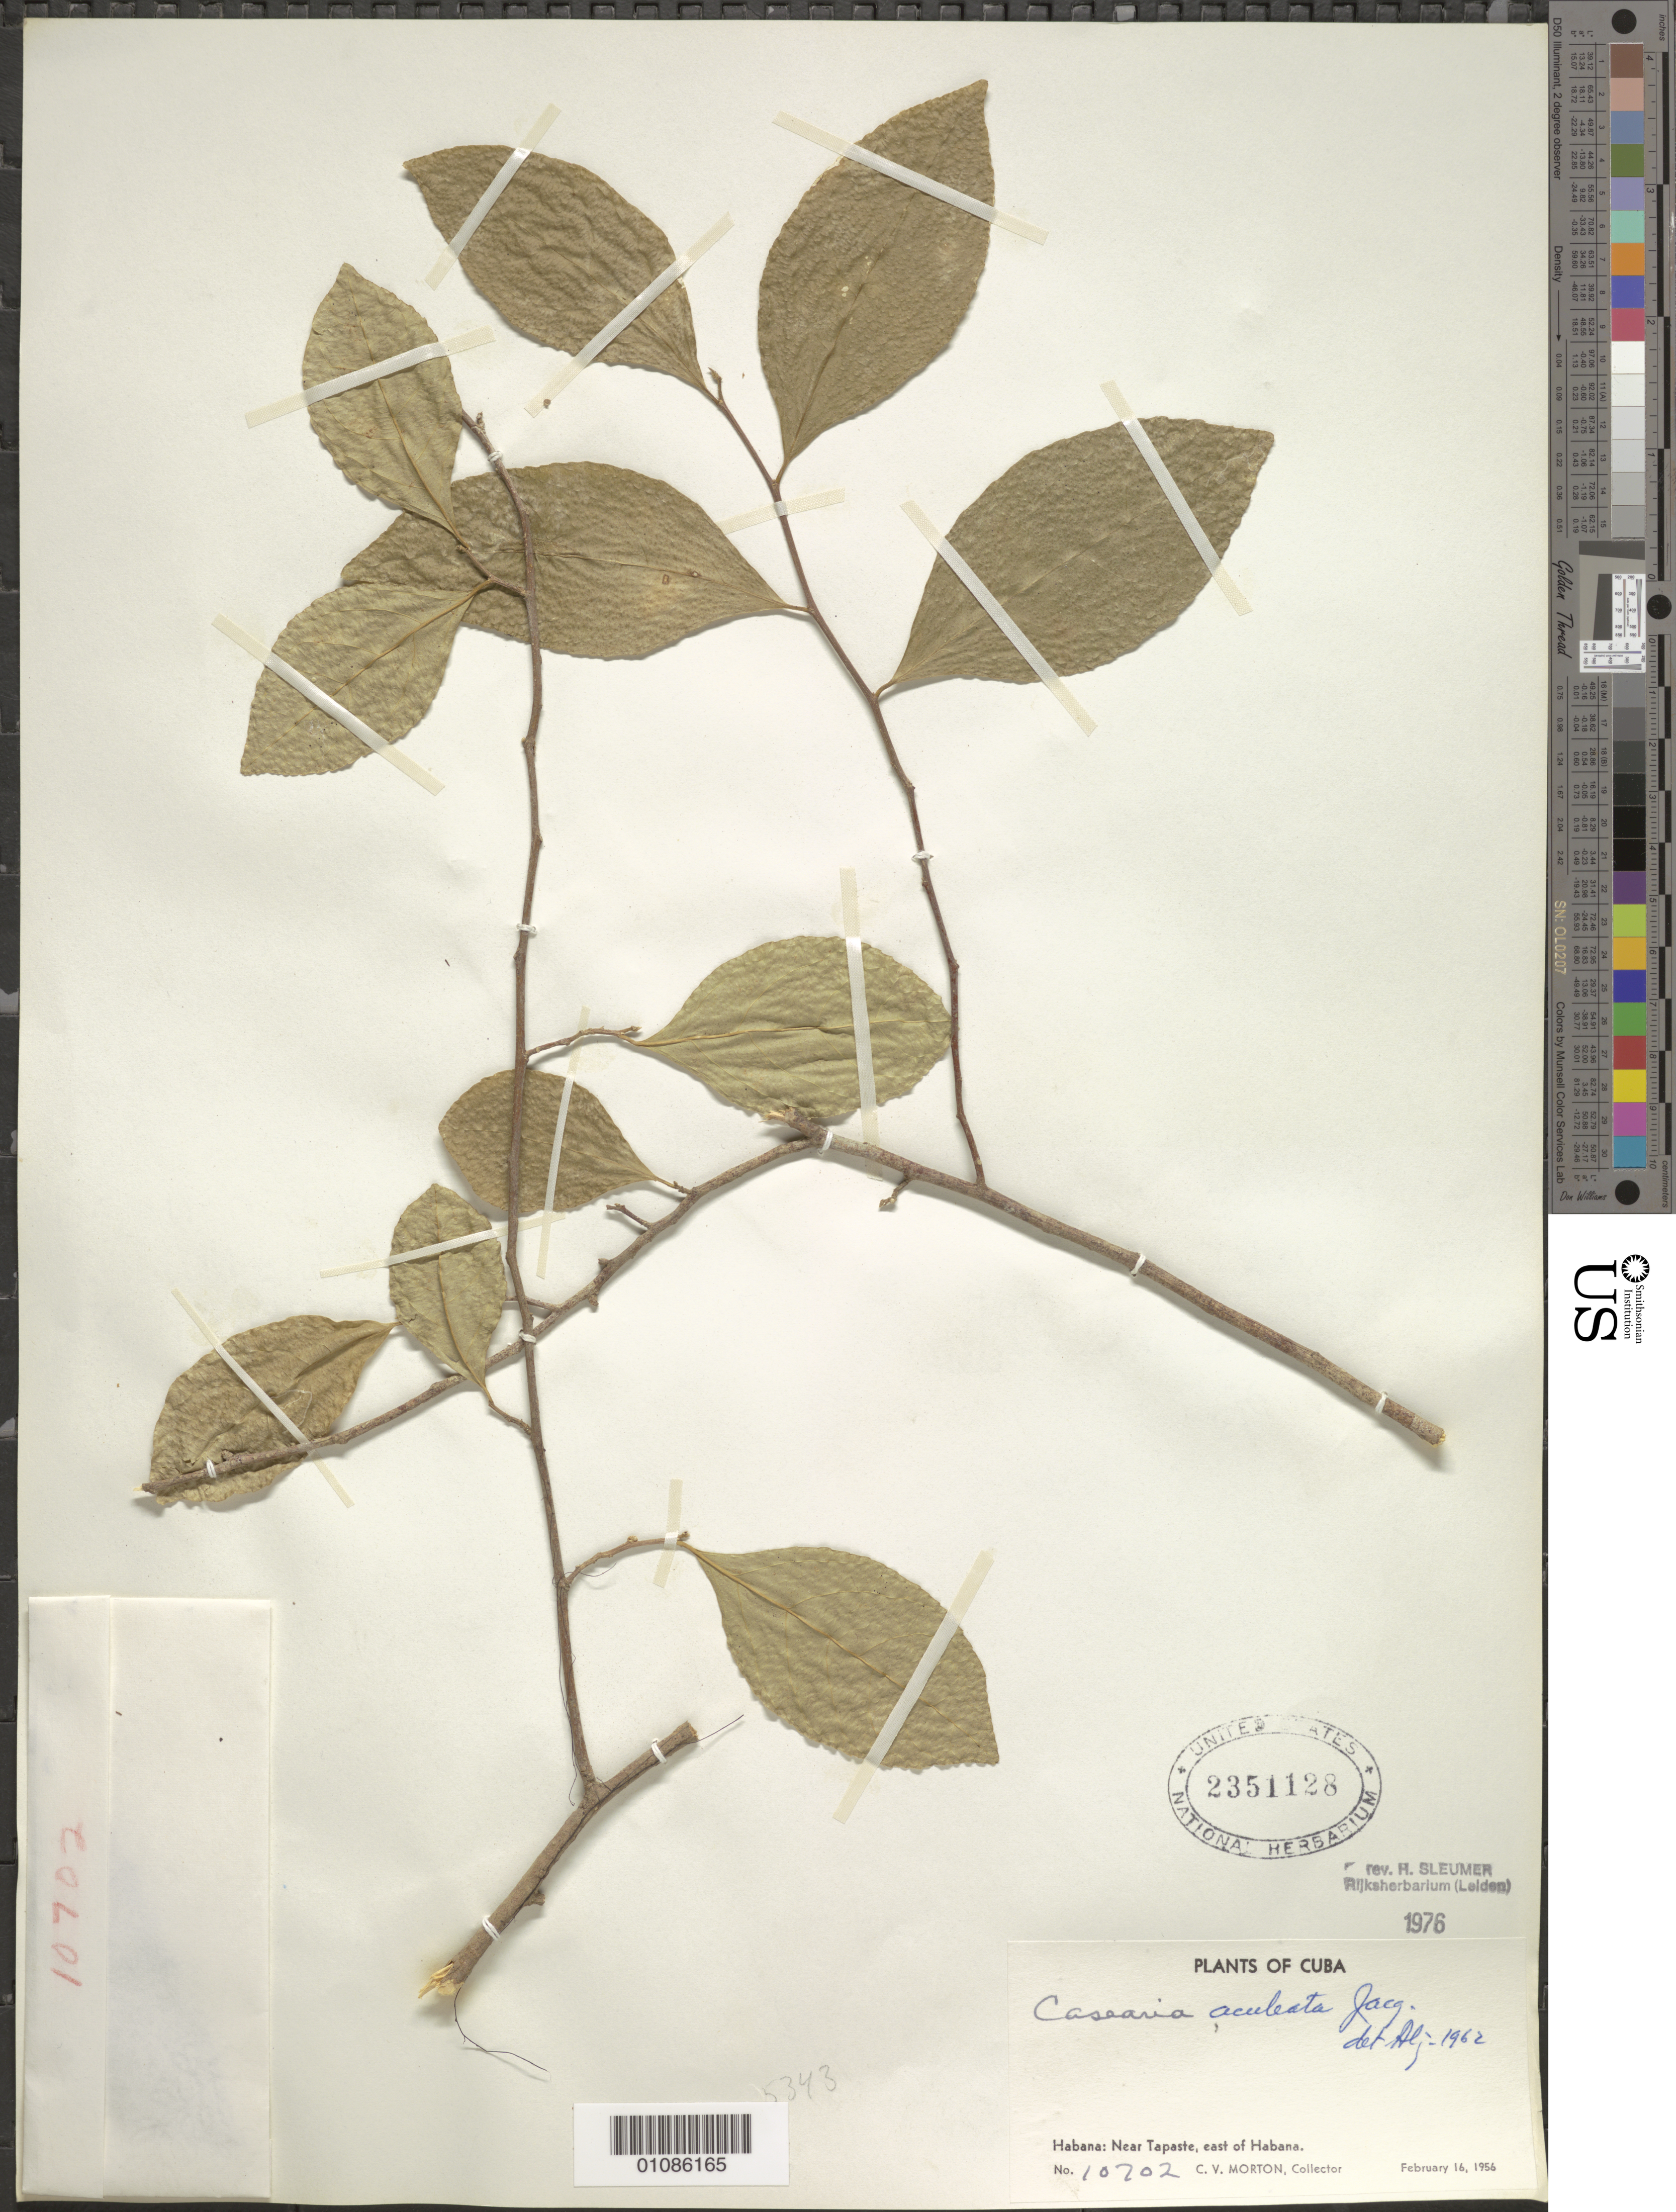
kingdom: Plantae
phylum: Tracheophyta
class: Magnoliopsida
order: Malpighiales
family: Salicaceae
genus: Casearia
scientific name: Casearia aculeata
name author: Jacq.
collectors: C. V. Morton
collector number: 10202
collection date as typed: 16 Feb 1956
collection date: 1956-02-16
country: Cuba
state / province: La Habana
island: Cuba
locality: E of habana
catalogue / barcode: US 2351128